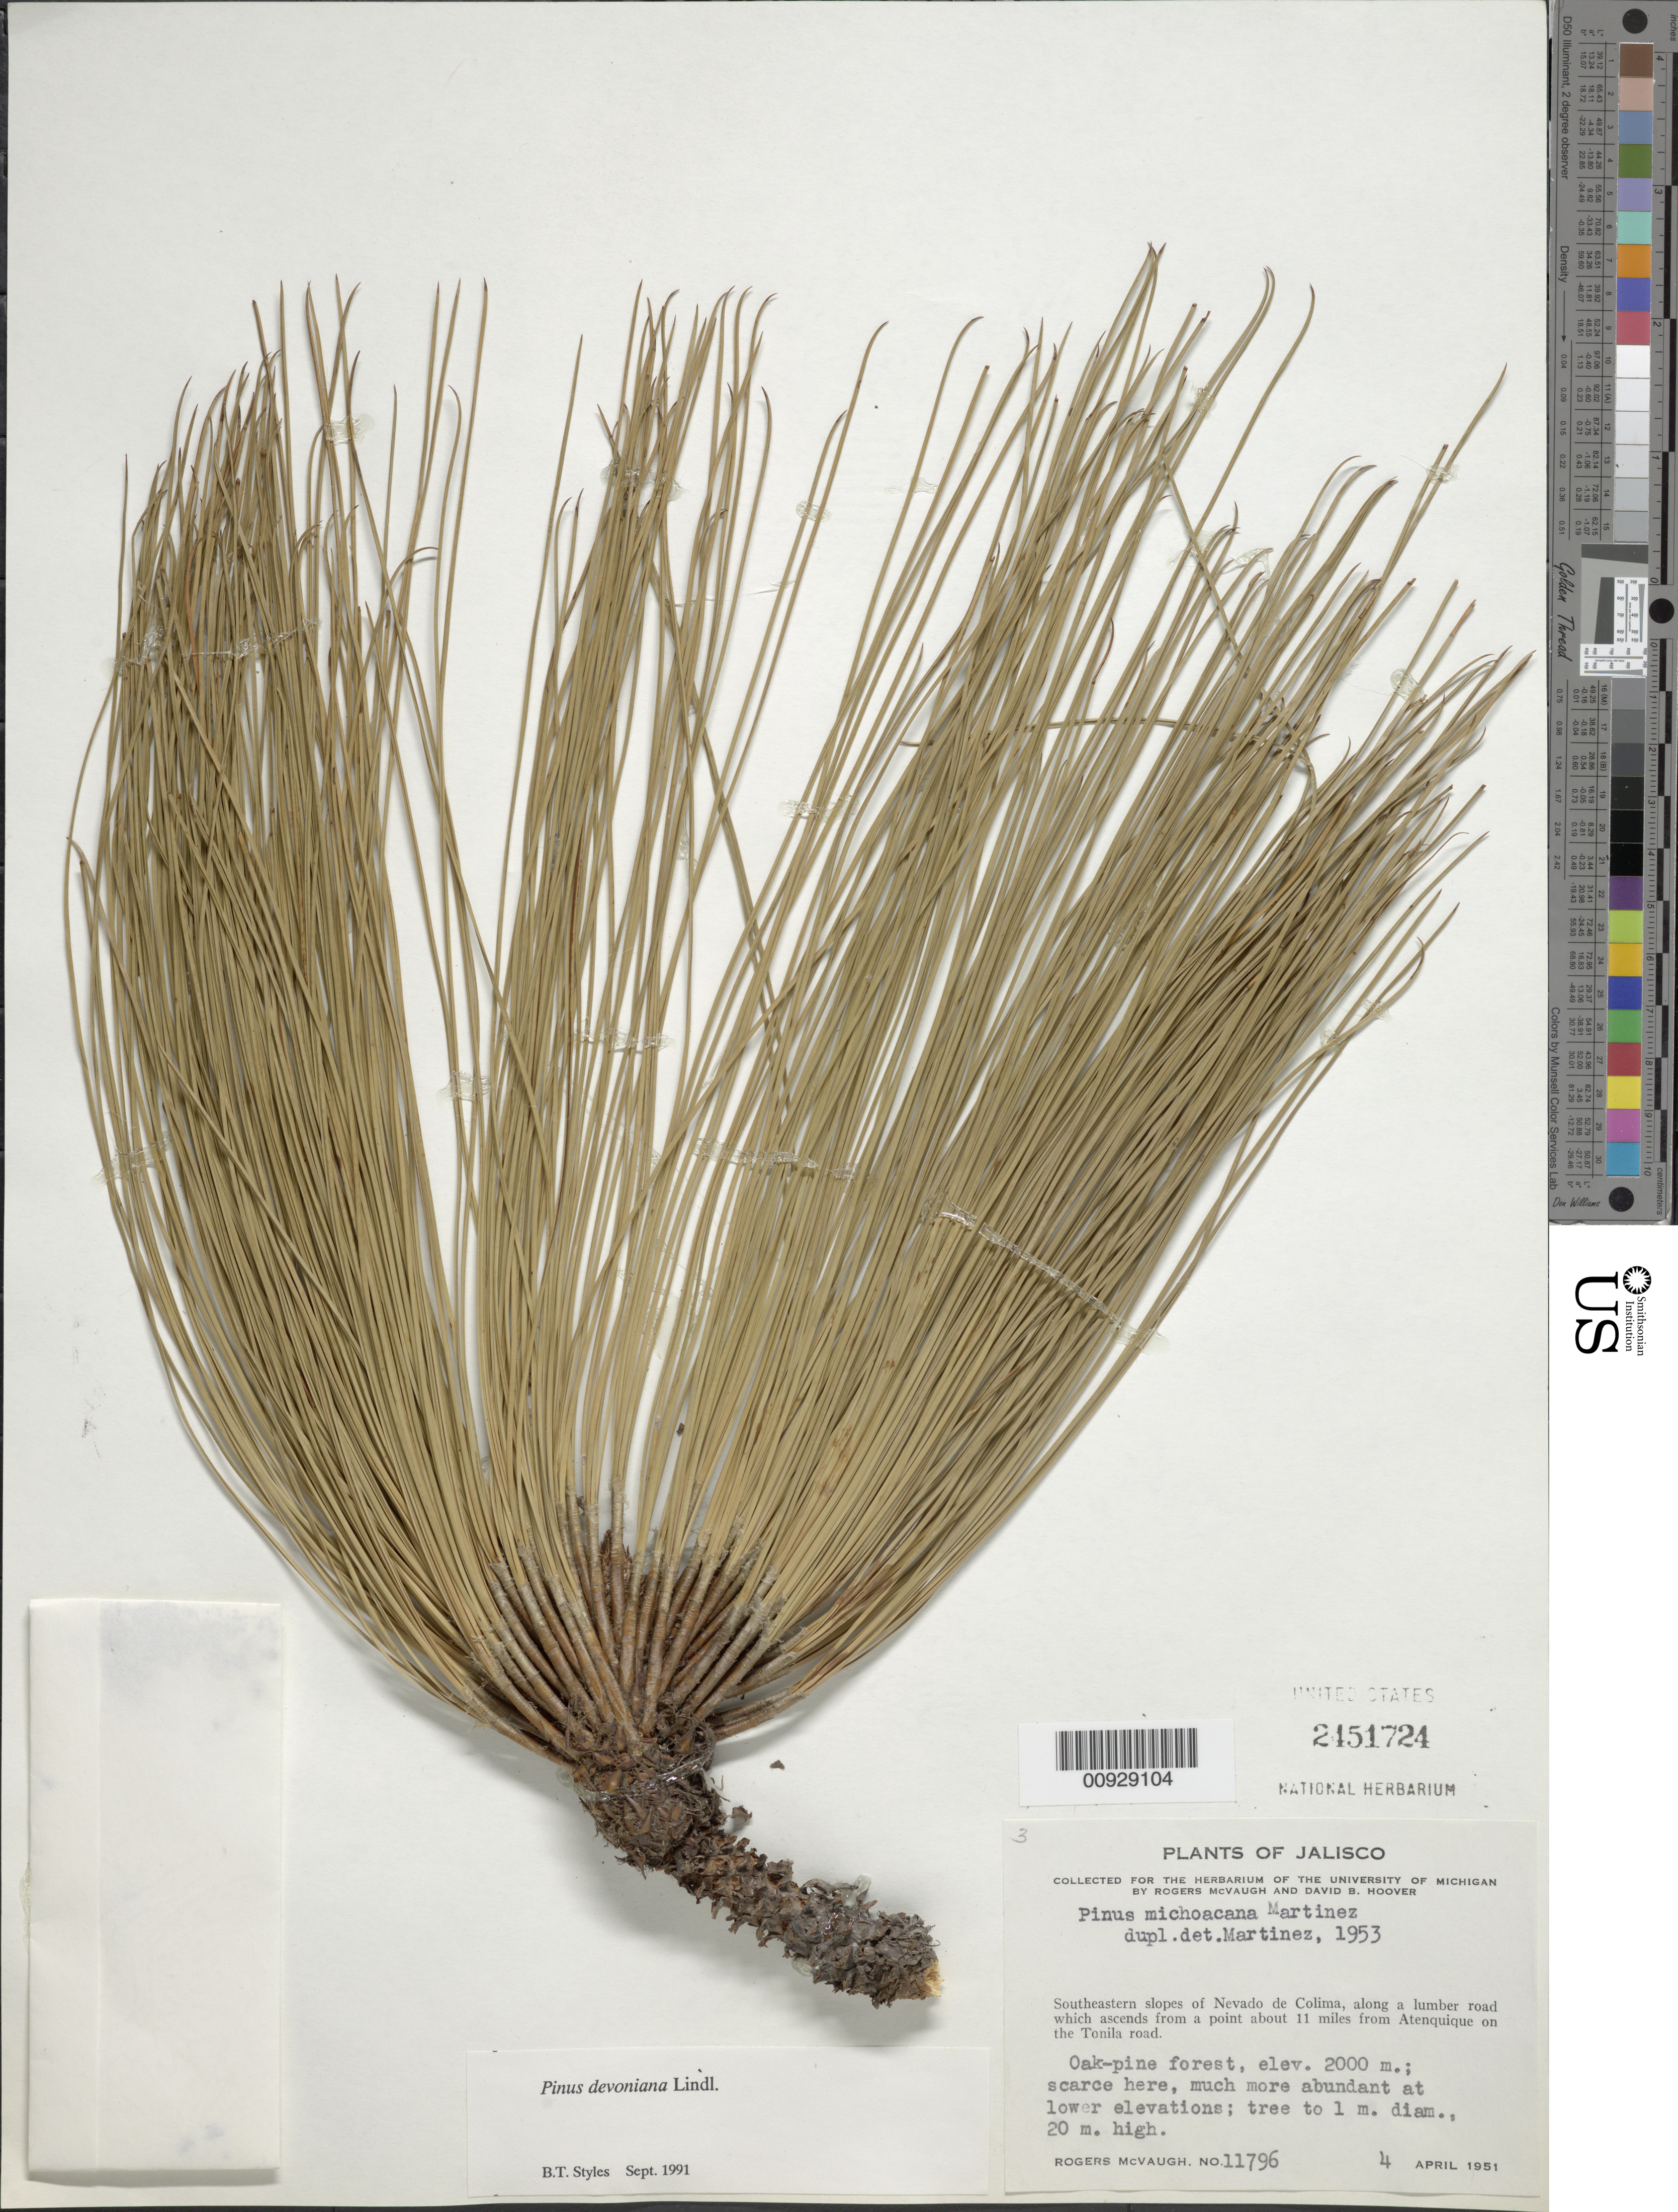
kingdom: Plantae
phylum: Tracheophyta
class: Pinopsida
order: Pinales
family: Pinaceae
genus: Pinus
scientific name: Pinus devoniana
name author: Lindl.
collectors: R. McVaugh & D. B. Hoover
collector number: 11796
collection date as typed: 04 Apr 1951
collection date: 1951-04-04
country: Mexico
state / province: Jalisco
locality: Southeastern slopes of Nevado de Colima, along a lumber road which ascends from a point about 11 miles from Atenquique on the Tonila road.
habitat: Oak-pine forest. Scarce here, much more abundant at lower elevations.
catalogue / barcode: US 2451724